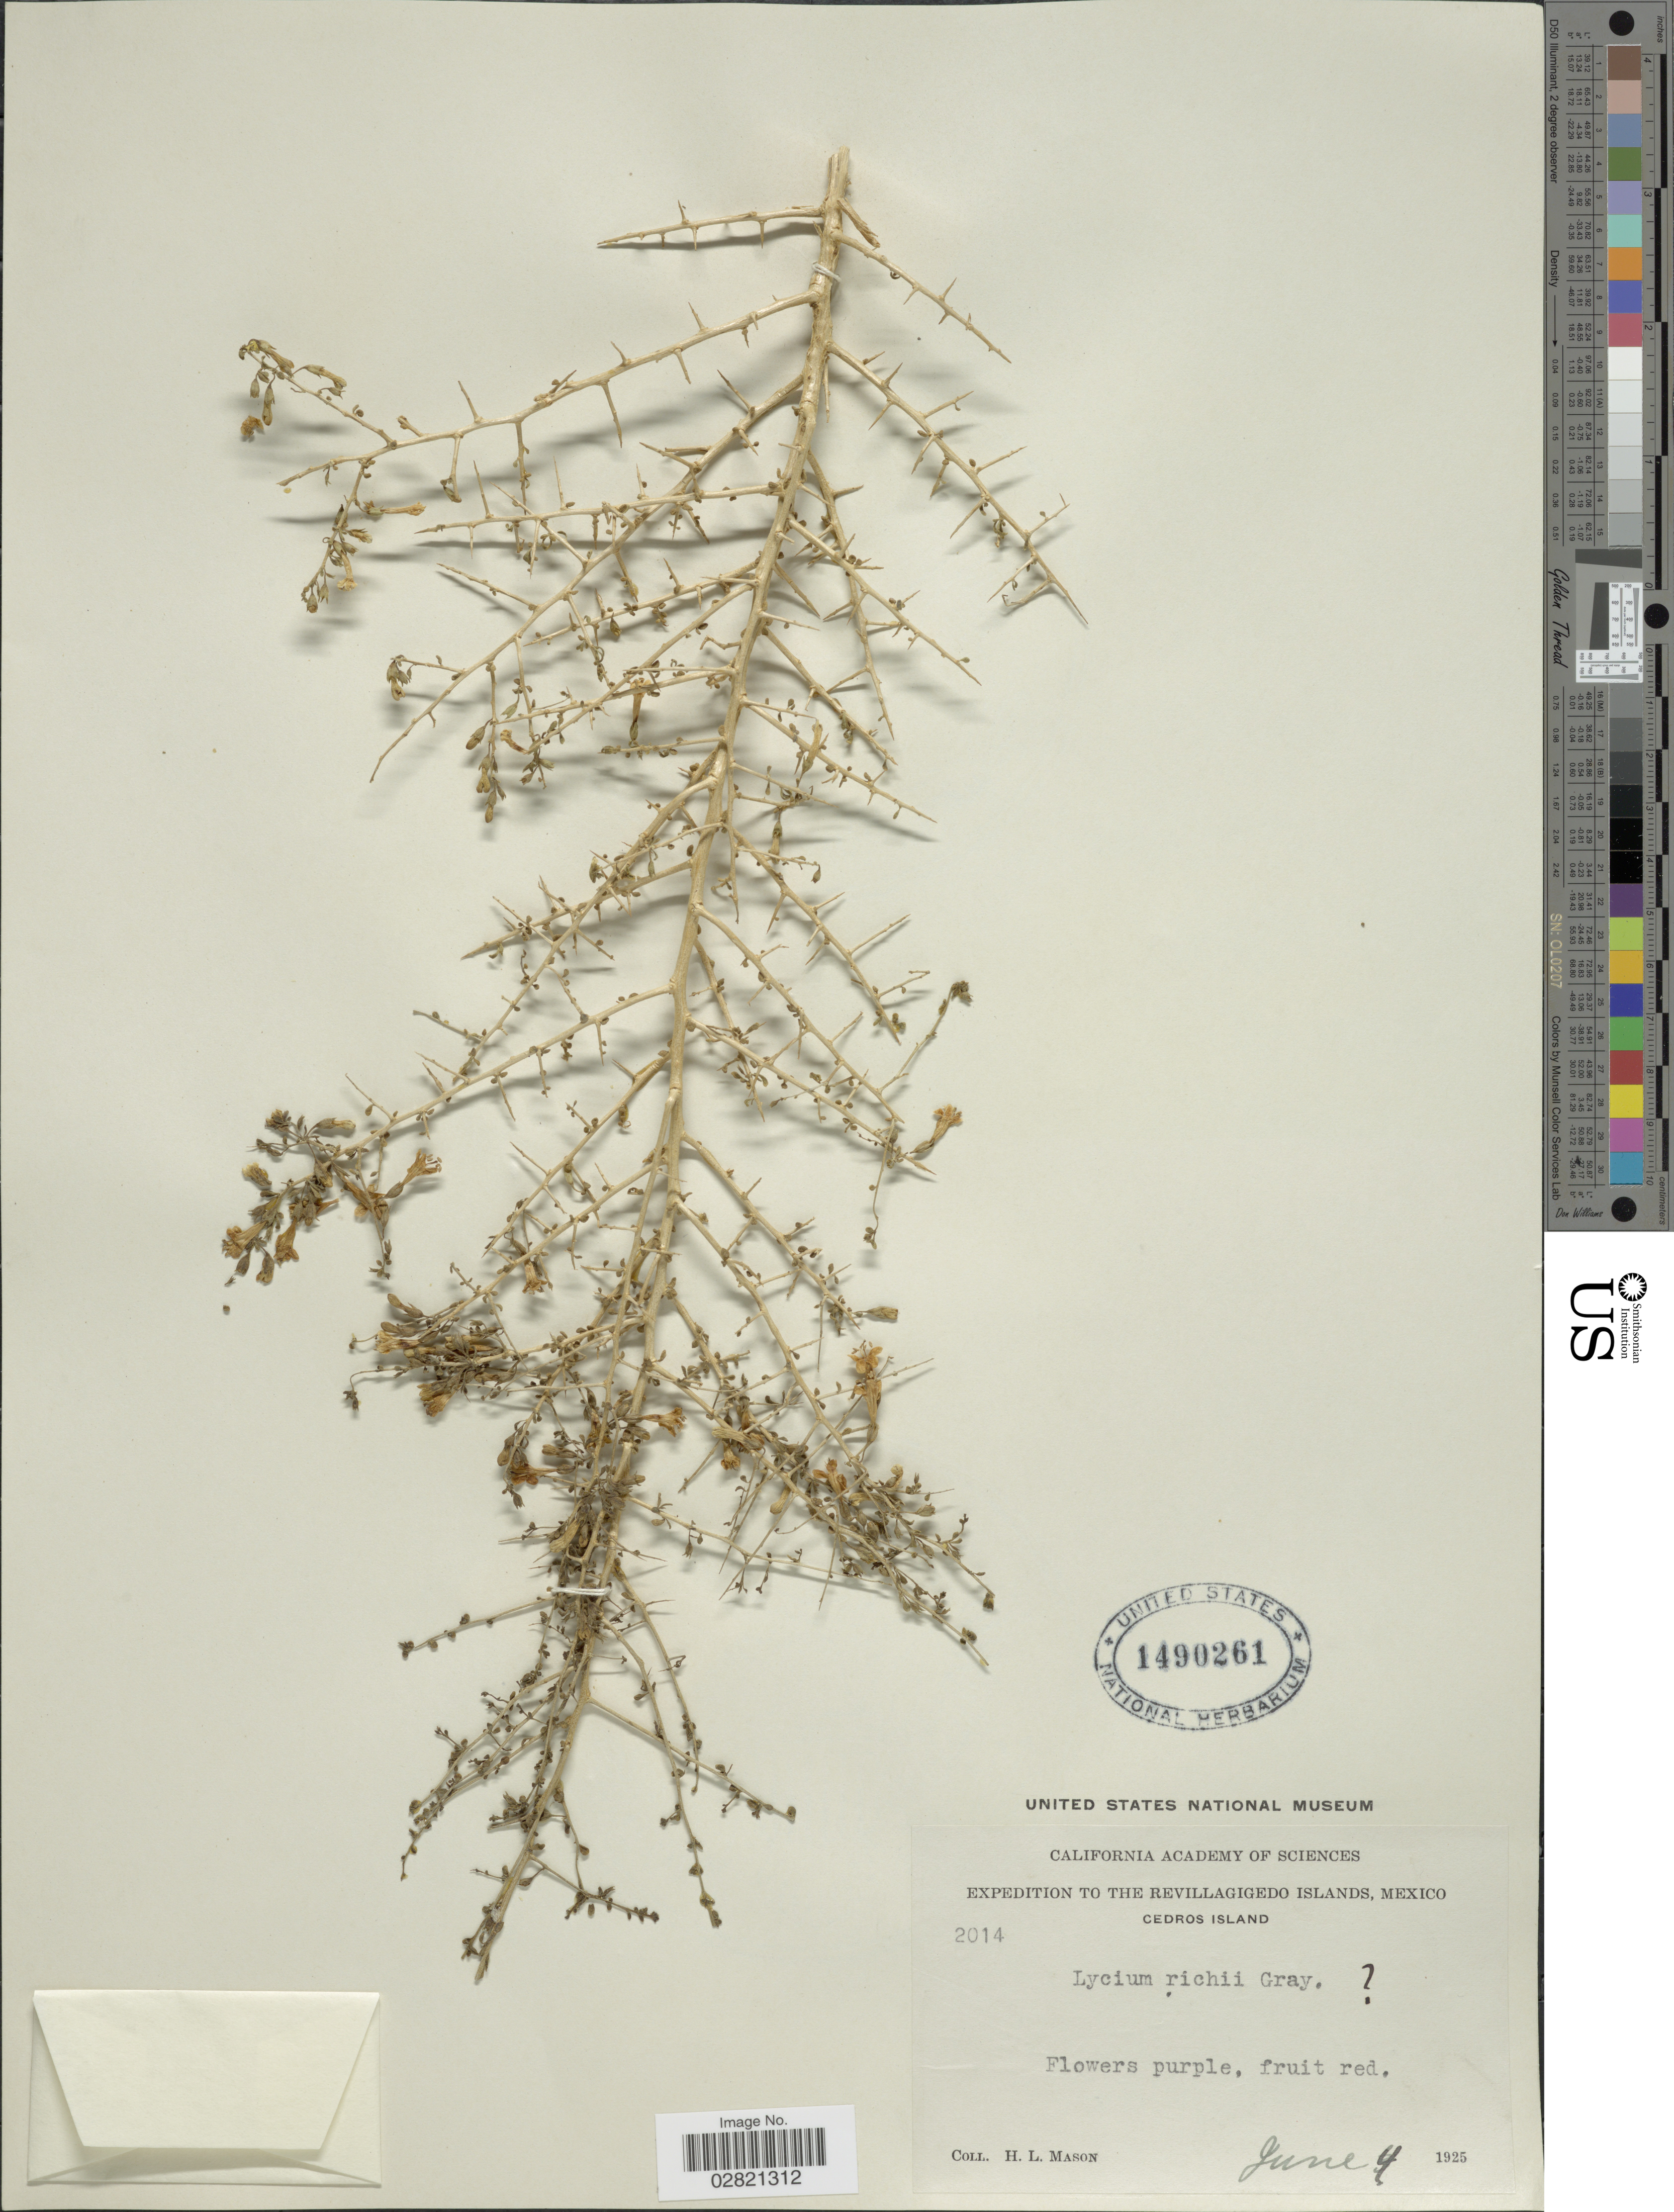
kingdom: Plantae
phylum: Tracheophyta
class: Magnoliopsida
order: Solanales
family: Solanaceae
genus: Lycium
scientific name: Lycium richii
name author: A. Gray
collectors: H. L. Mason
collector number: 2014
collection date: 1925-06-04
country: Mexico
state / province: Colima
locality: The Revillagigedo Islands, Cedros Island.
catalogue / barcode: US 1490261